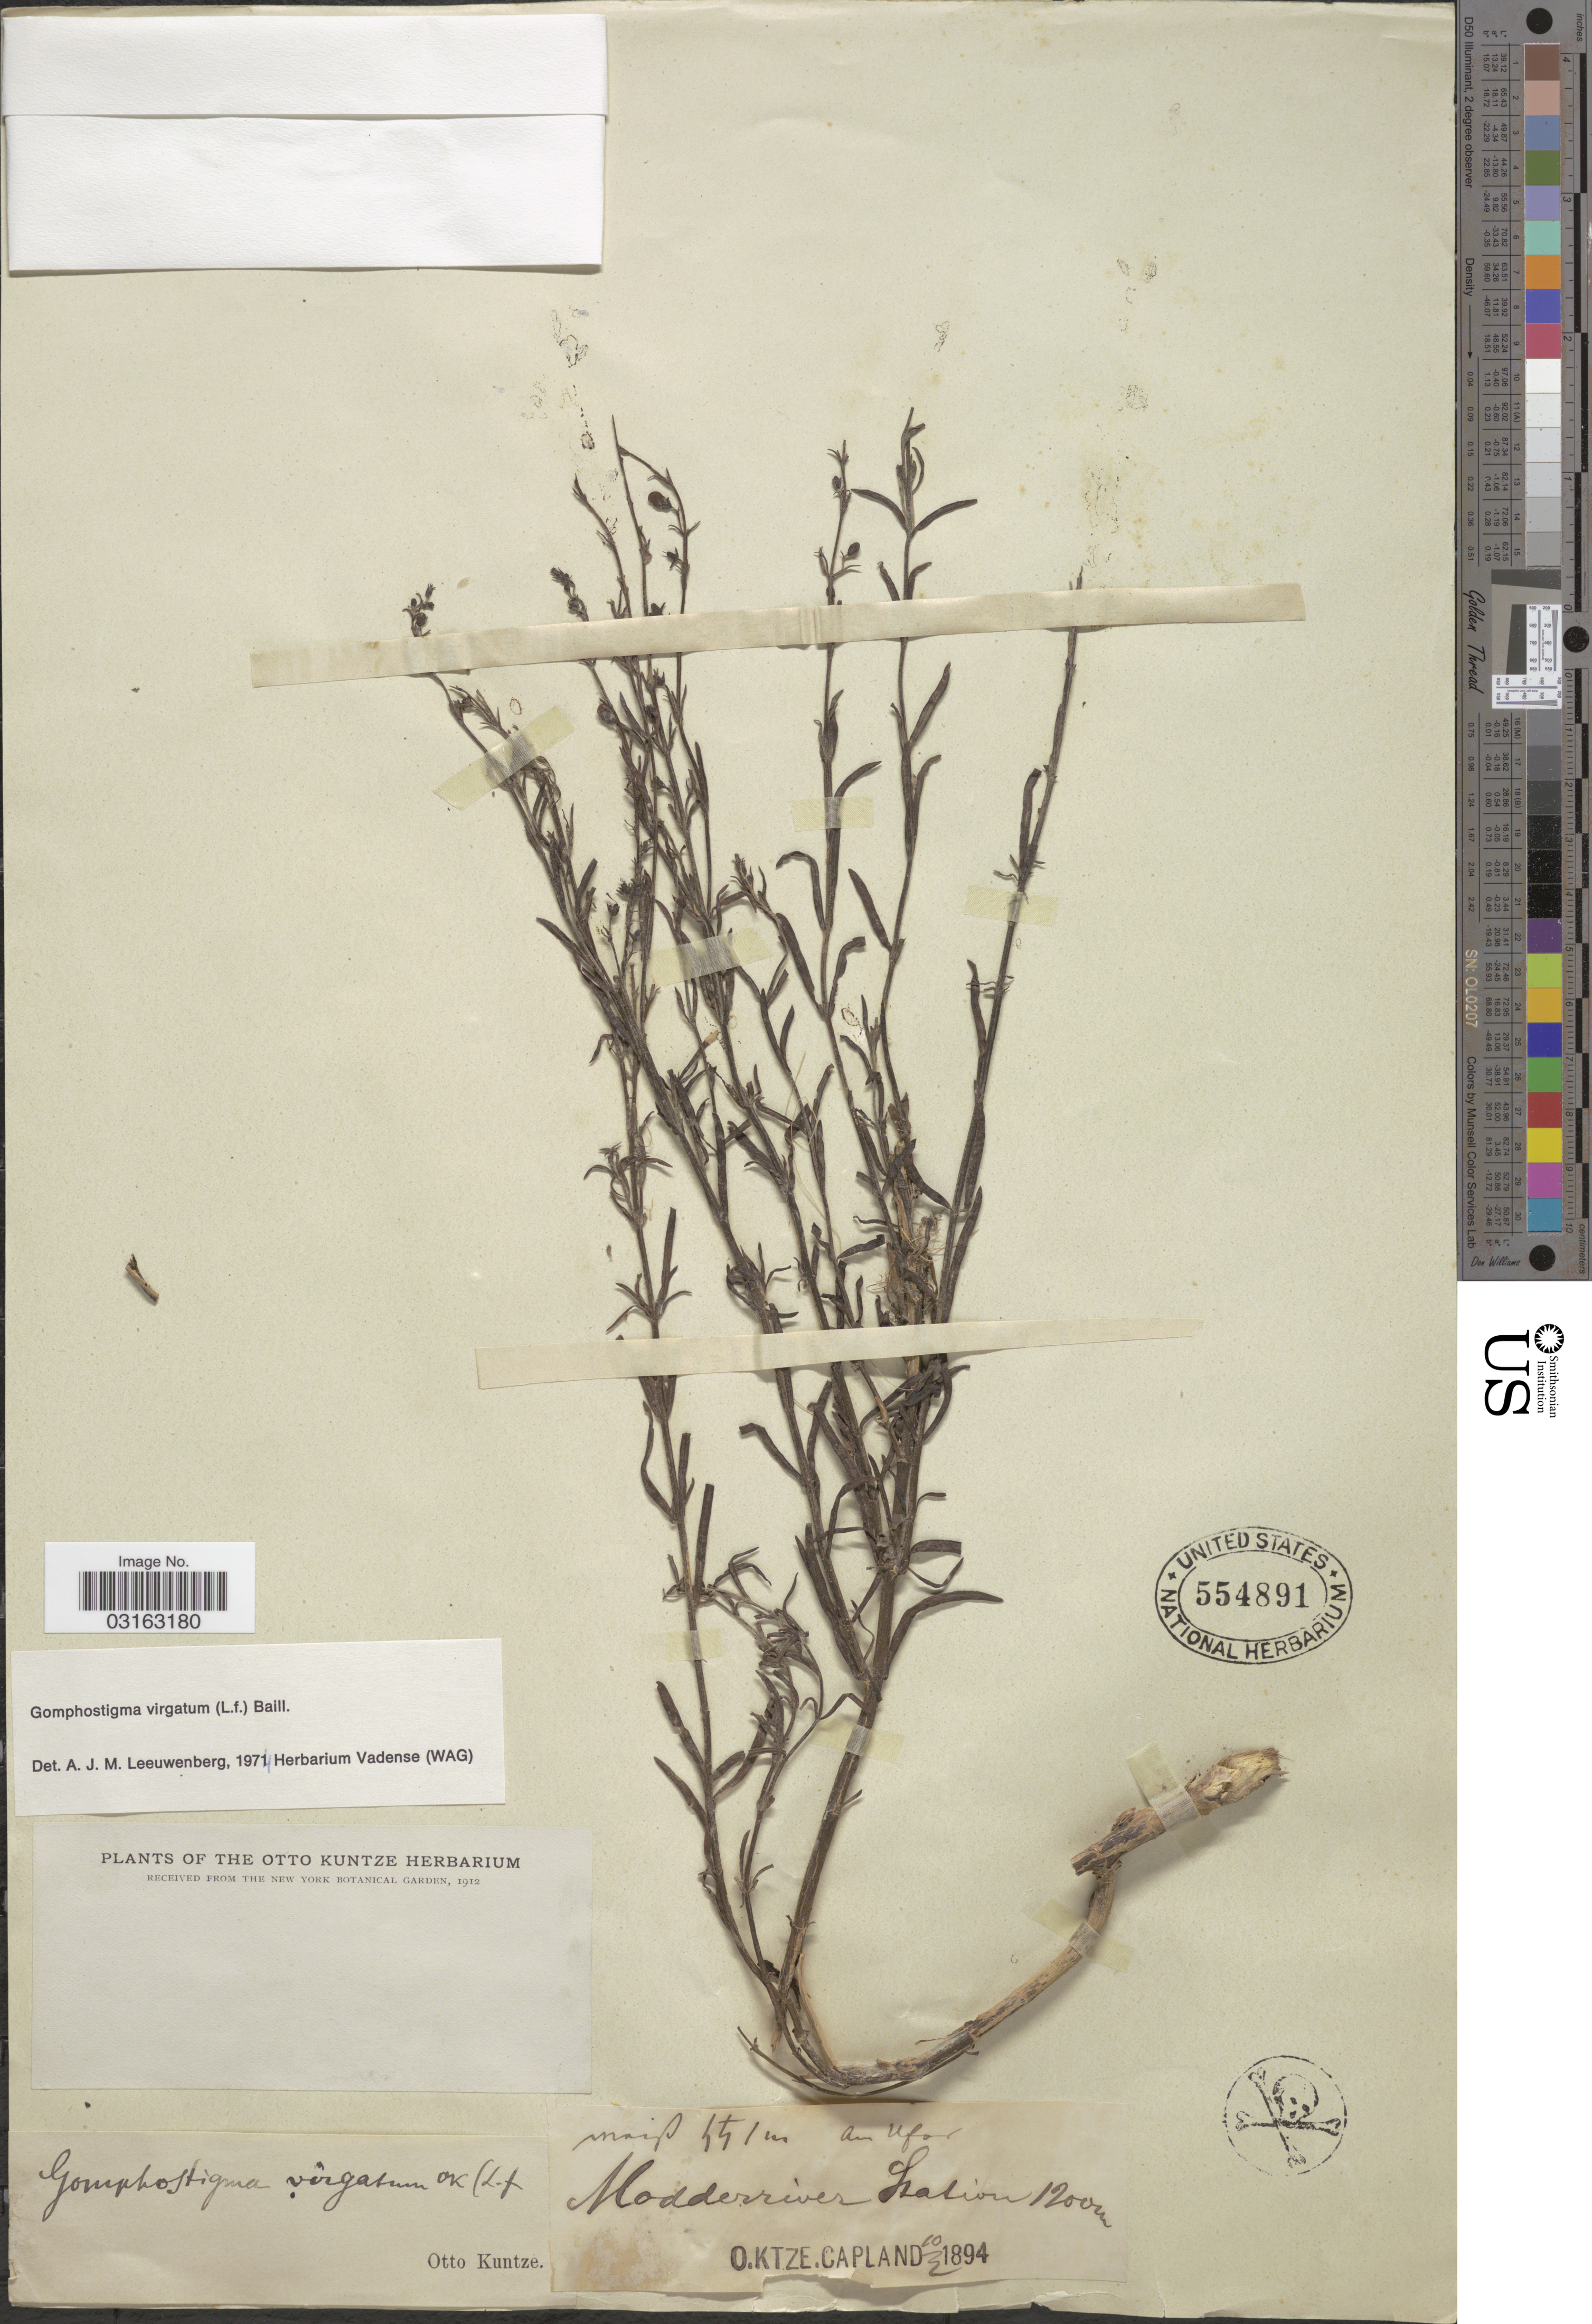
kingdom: Plantae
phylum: Tracheophyta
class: Magnoliopsida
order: Lamiales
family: Scrophulariaceae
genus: Gomphostigma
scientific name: Gomphostigma virgatum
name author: (L. f.) Baill.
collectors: C.E.O. Kuntze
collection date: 1894-10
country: South Africa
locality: Modderriver Station.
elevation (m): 1200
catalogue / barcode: US 554891